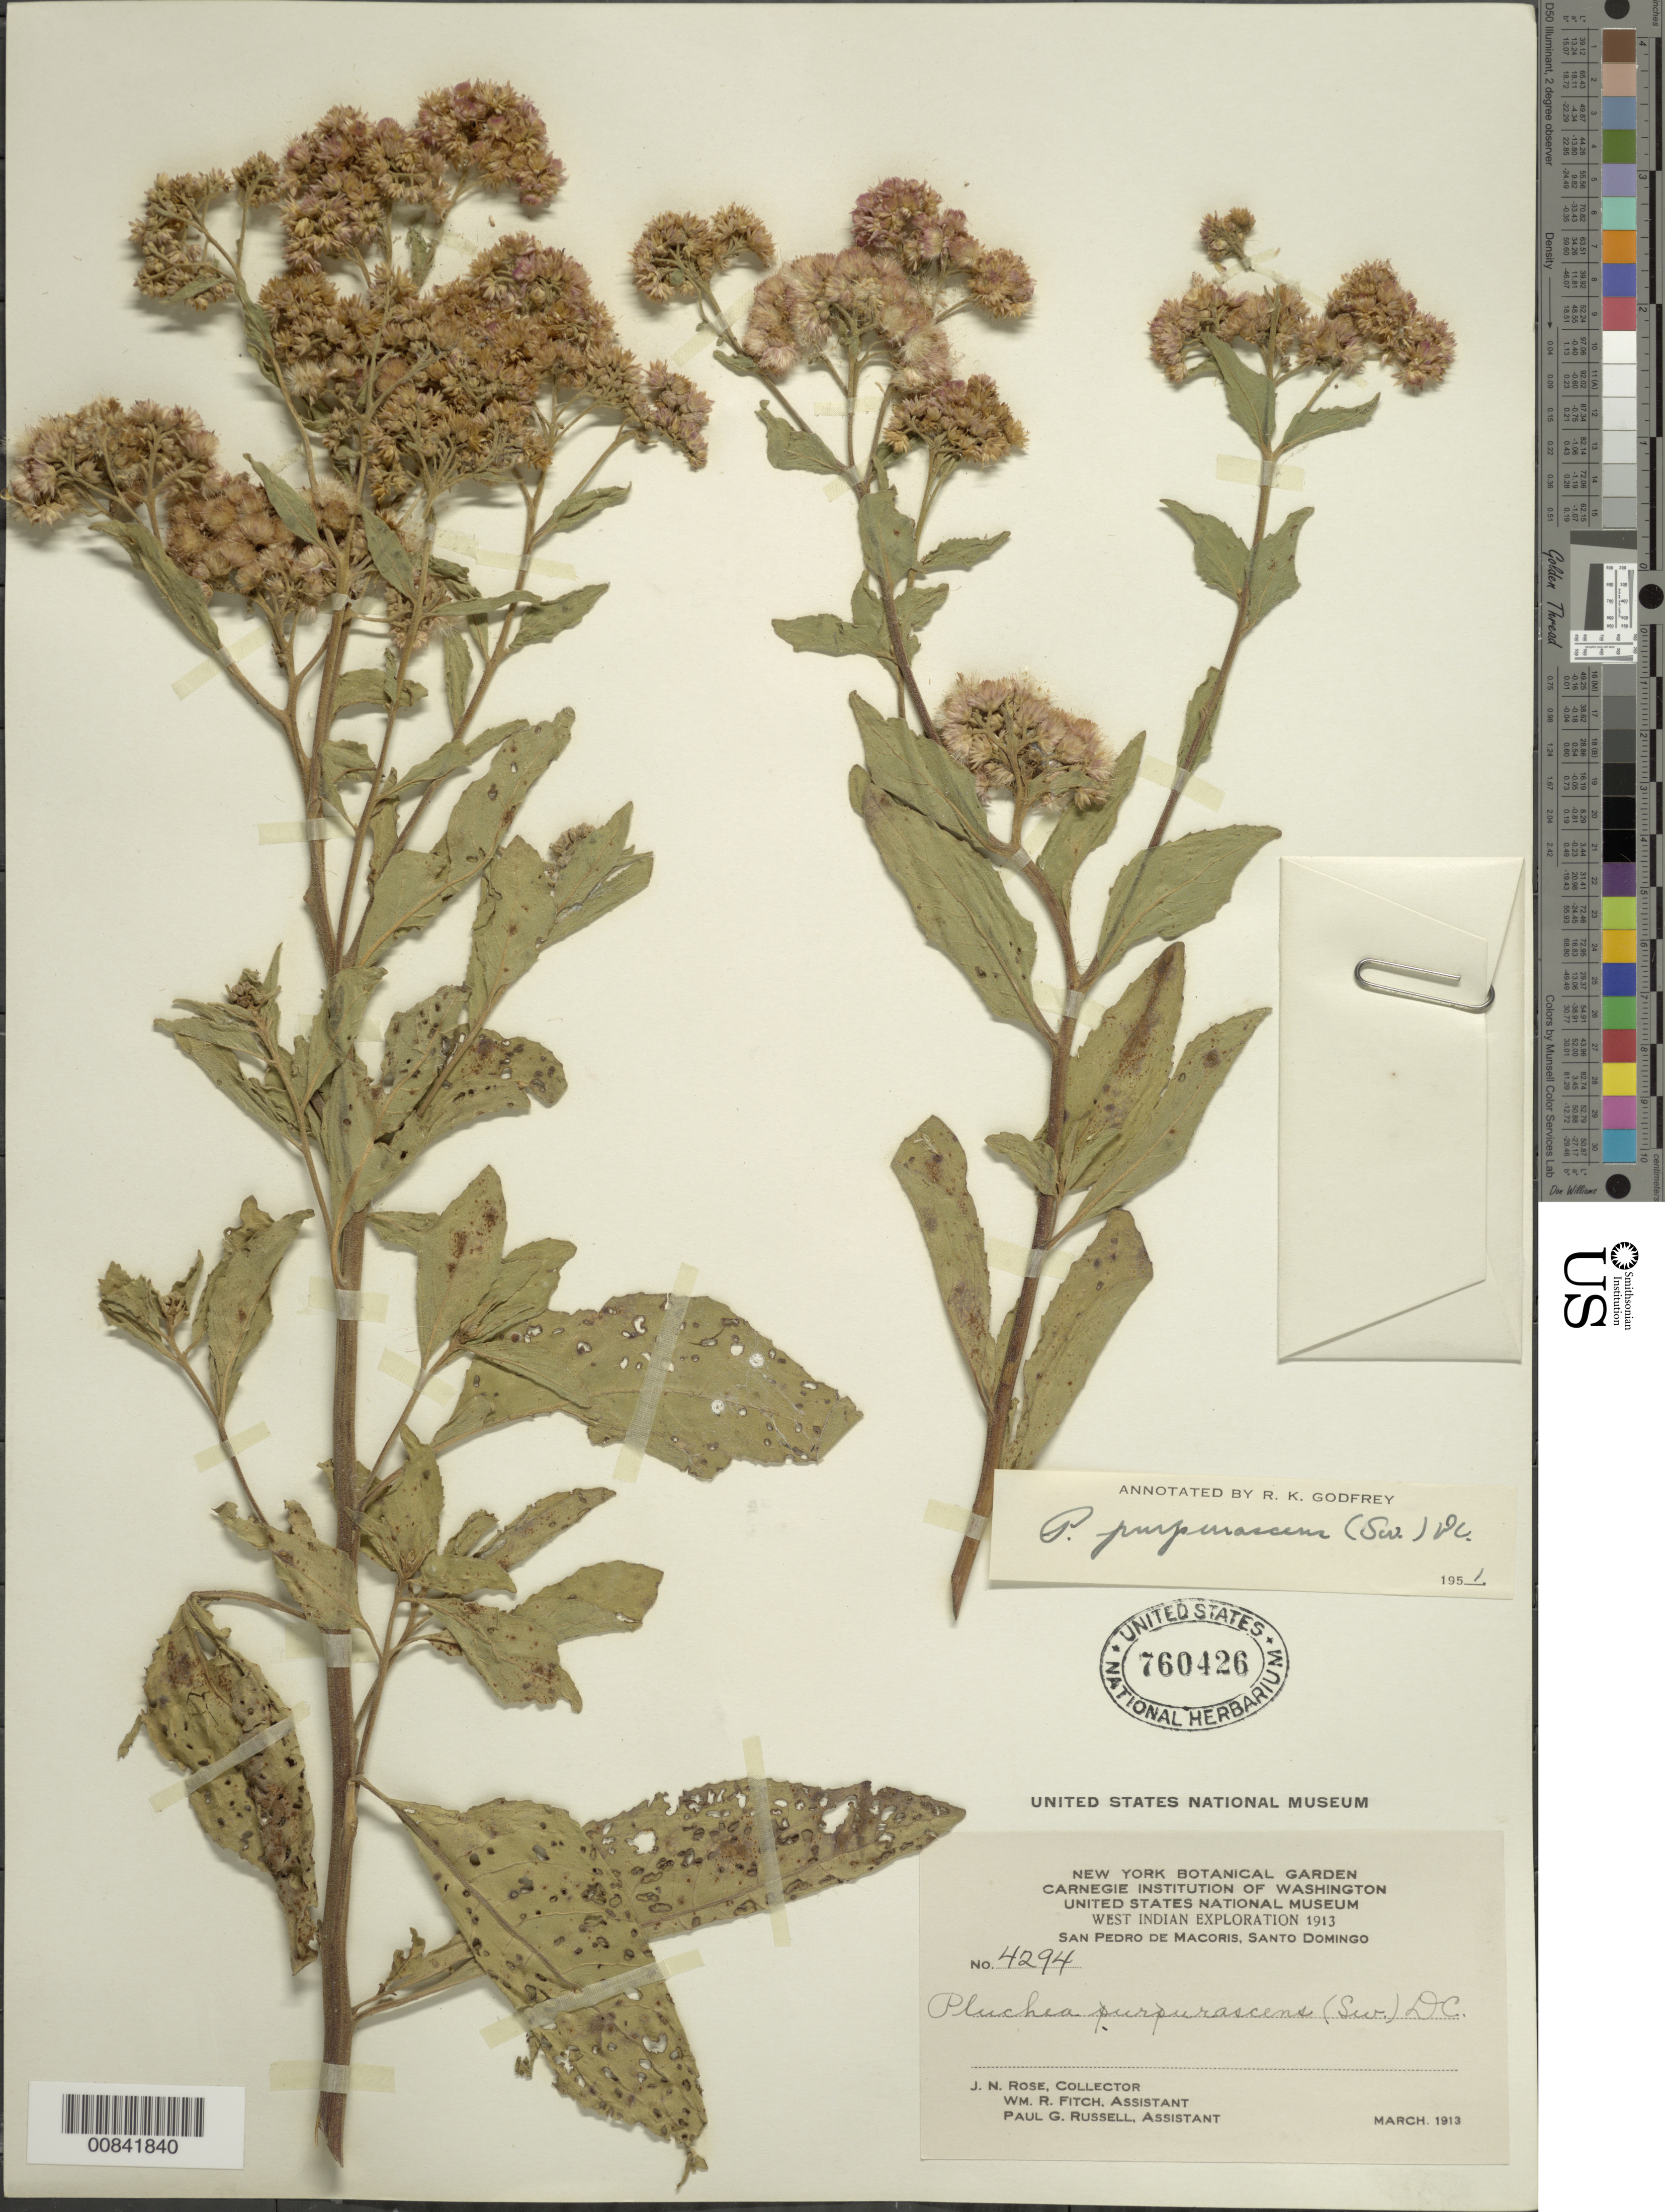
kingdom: Plantae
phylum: Tracheophyta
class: Magnoliopsida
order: Asterales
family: Asteraceae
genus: Pluchea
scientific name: Pluchea odorata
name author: (L.) Cass.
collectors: J. N. Rose, W. R. Fitch & P. G. Russell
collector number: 4294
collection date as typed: Mar 1913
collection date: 1913-03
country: Dominican Republic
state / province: San Pedro de Macoris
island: Hispaniola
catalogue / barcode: US 760426